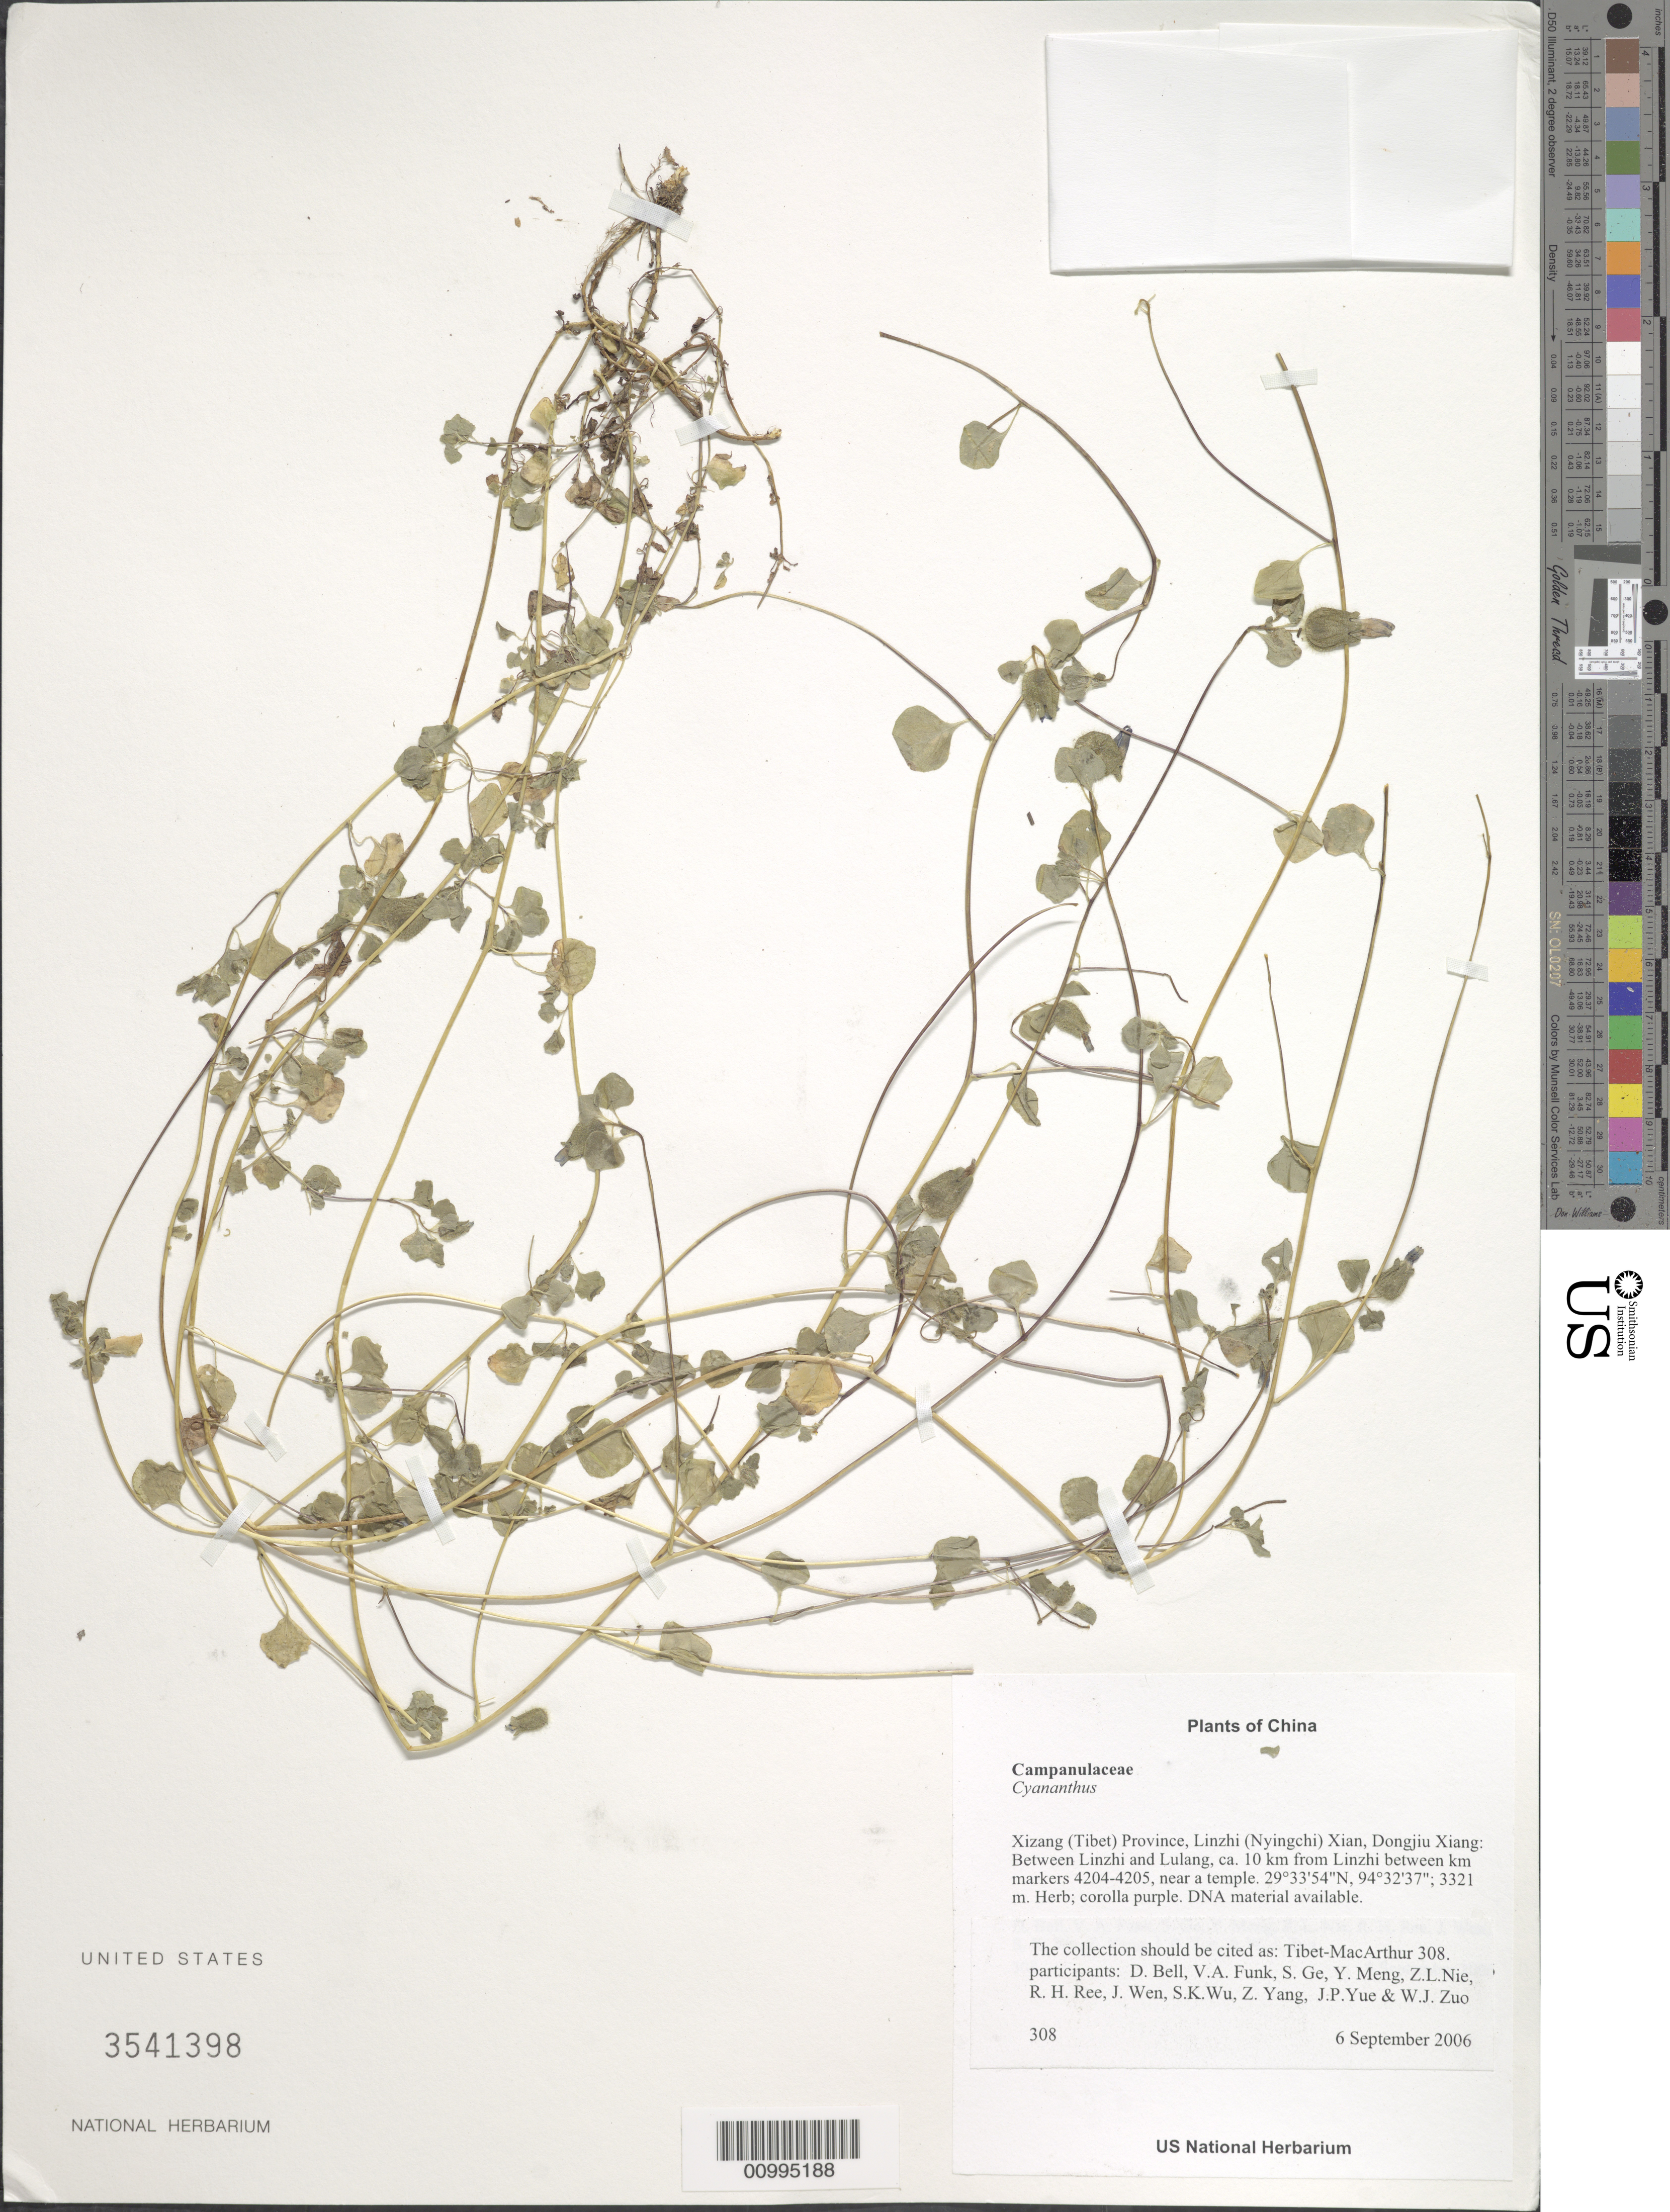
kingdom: Plantae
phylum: Tracheophyta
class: Magnoliopsida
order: Asterales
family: Campanulaceae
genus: Cyananthus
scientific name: Cyananthus sp.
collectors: Tibet-MacArthur, D. A. Bell, V. Funk, S. Ge, Y. Meng, Z. Nie, R. Ree, J. Wen, S. K. Wu, Z. Yang, J. Yue & W. Zuo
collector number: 308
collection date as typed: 06 Sep 2006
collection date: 2006-09-06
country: China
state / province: Xizang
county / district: Linzhi (Nyingchi) Xian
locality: Dongjiu Xiang. Between Linzhi and Lulang, ca. 10 km from Linzhi between km markers 4204-4205, near a temple.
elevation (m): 3321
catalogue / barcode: US 3541398